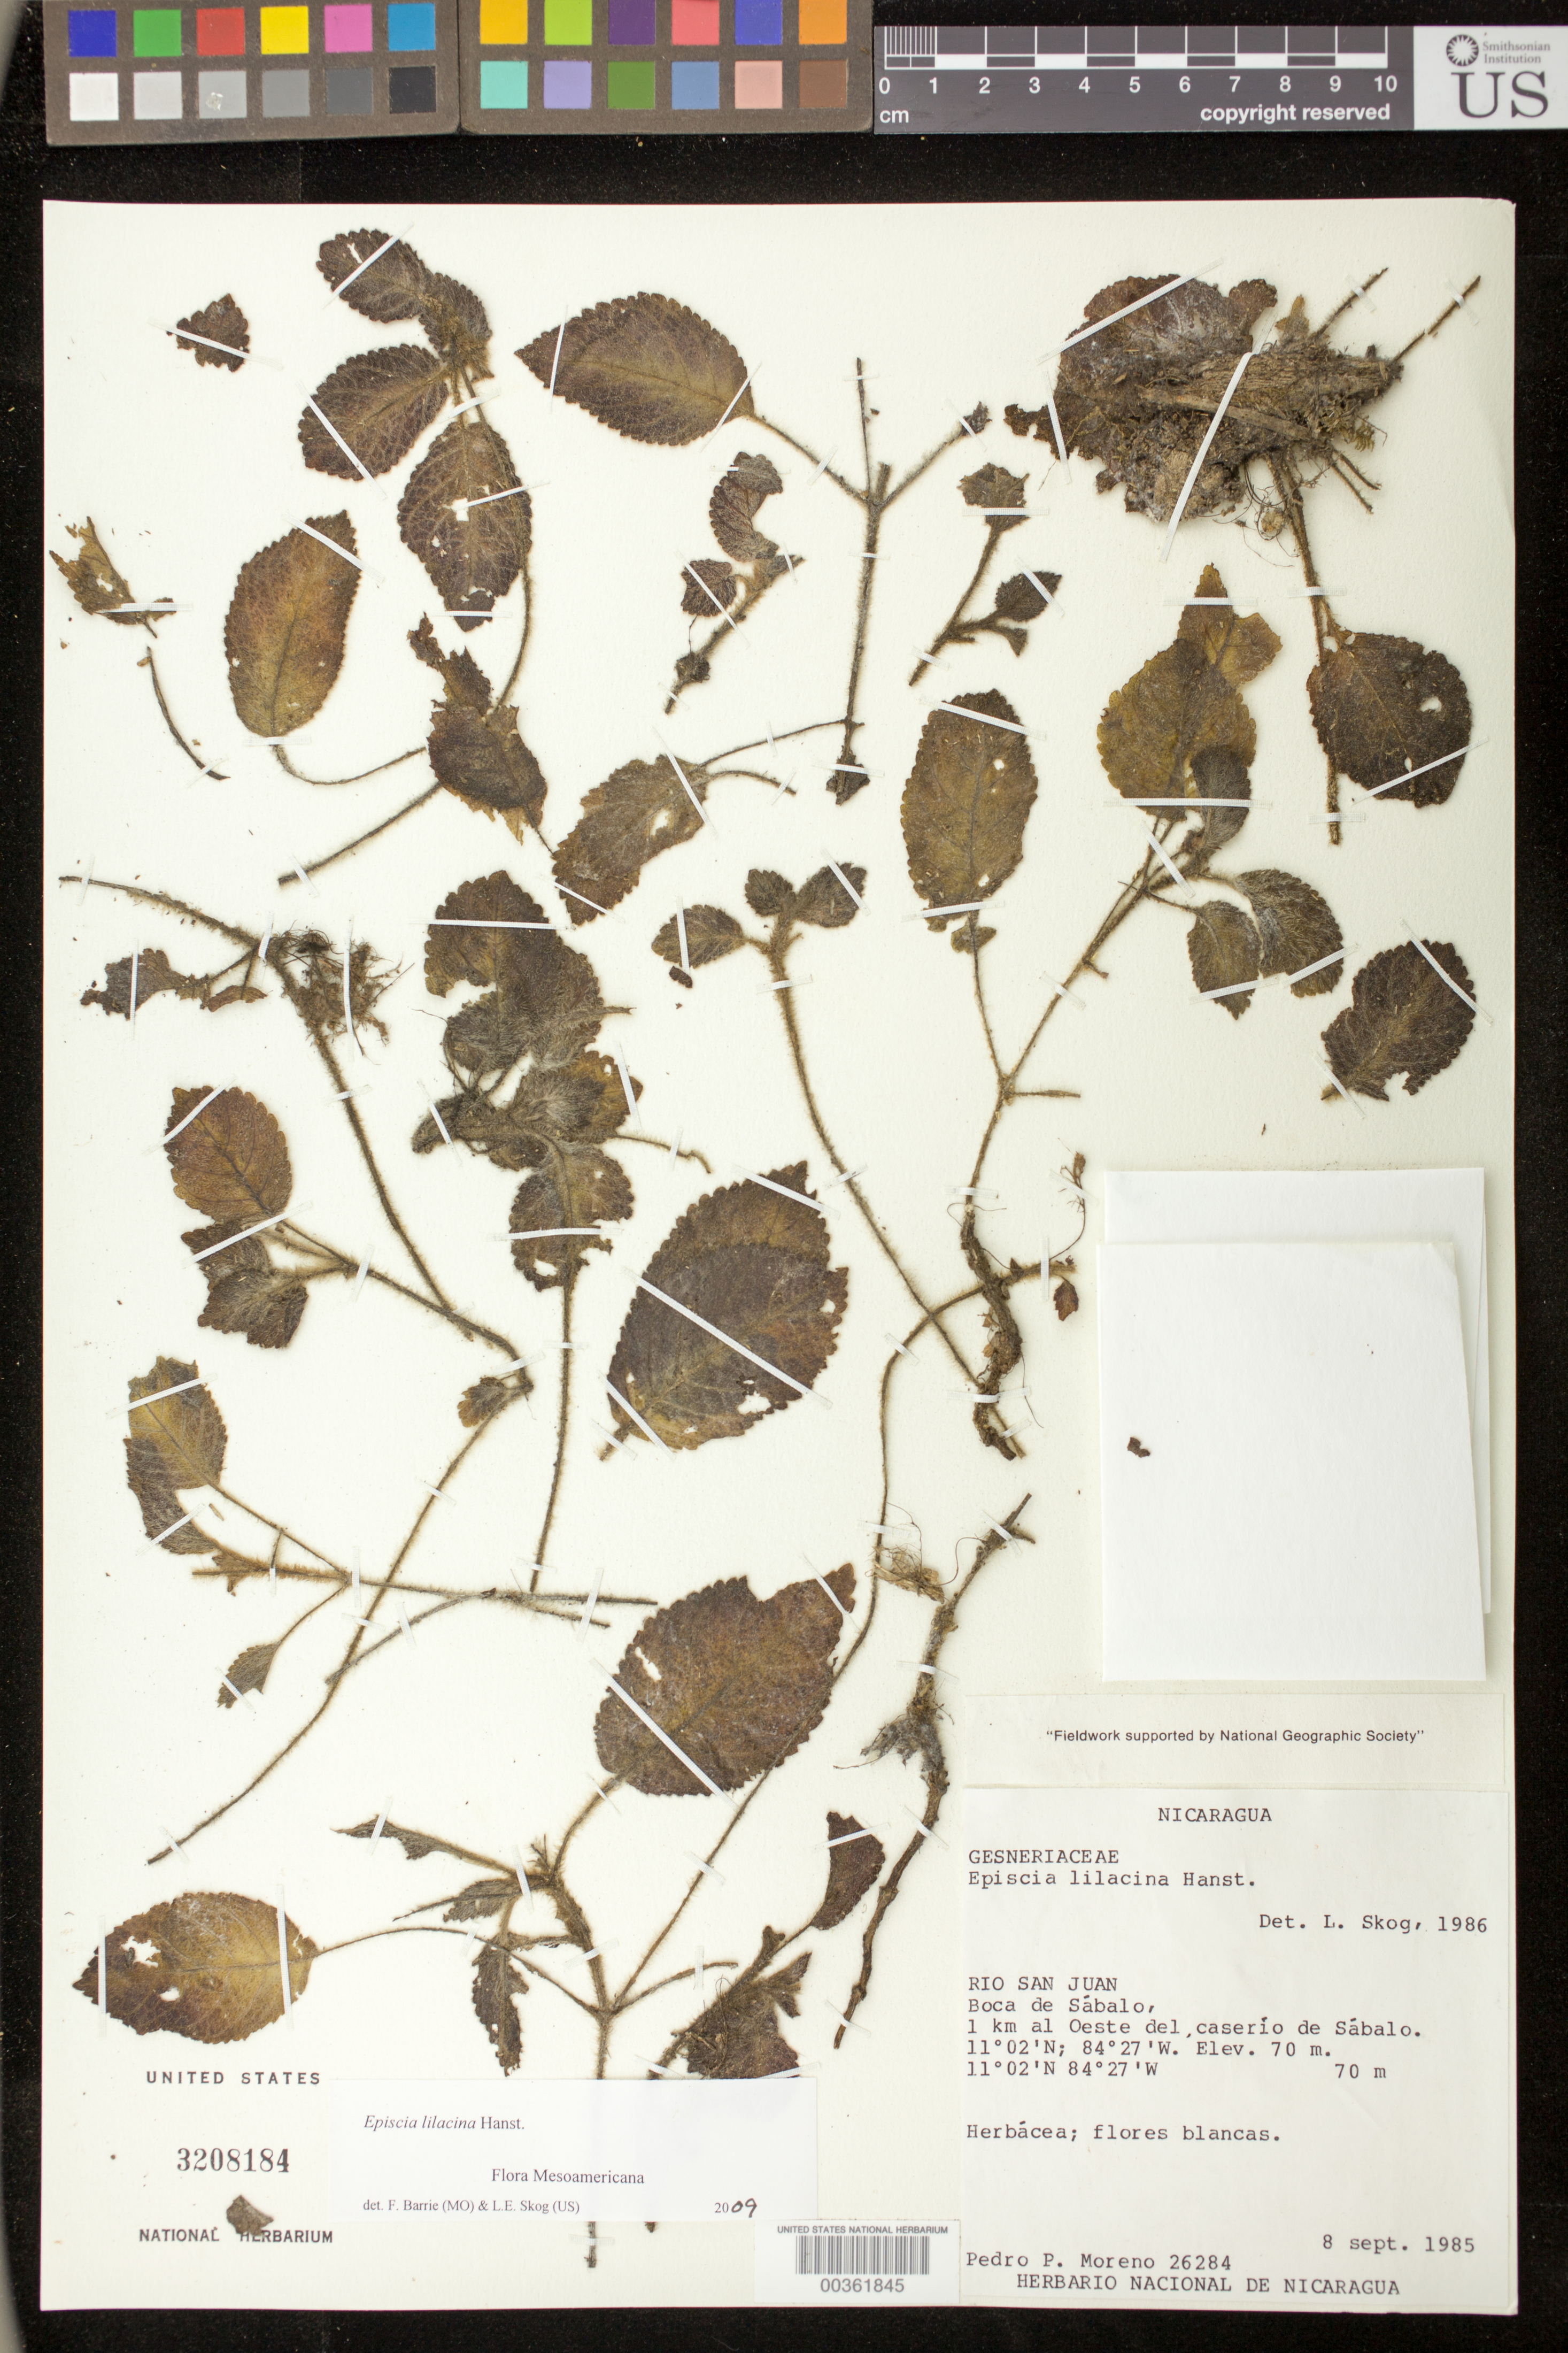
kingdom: Plantae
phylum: Tracheophyta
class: Magnoliopsida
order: Lamiales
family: Gesneriaceae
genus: Episcia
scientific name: Episcia lilacina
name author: Hanst.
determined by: Skog, Laurence E.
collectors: P. Moreno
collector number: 26284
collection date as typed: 08 Sep 1985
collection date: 1985-09-08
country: Nicaragua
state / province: Rio San Juan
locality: Boca de Sábalo, 1 km al oeste del caserío de Sábalo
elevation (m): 70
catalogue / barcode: US 3208184